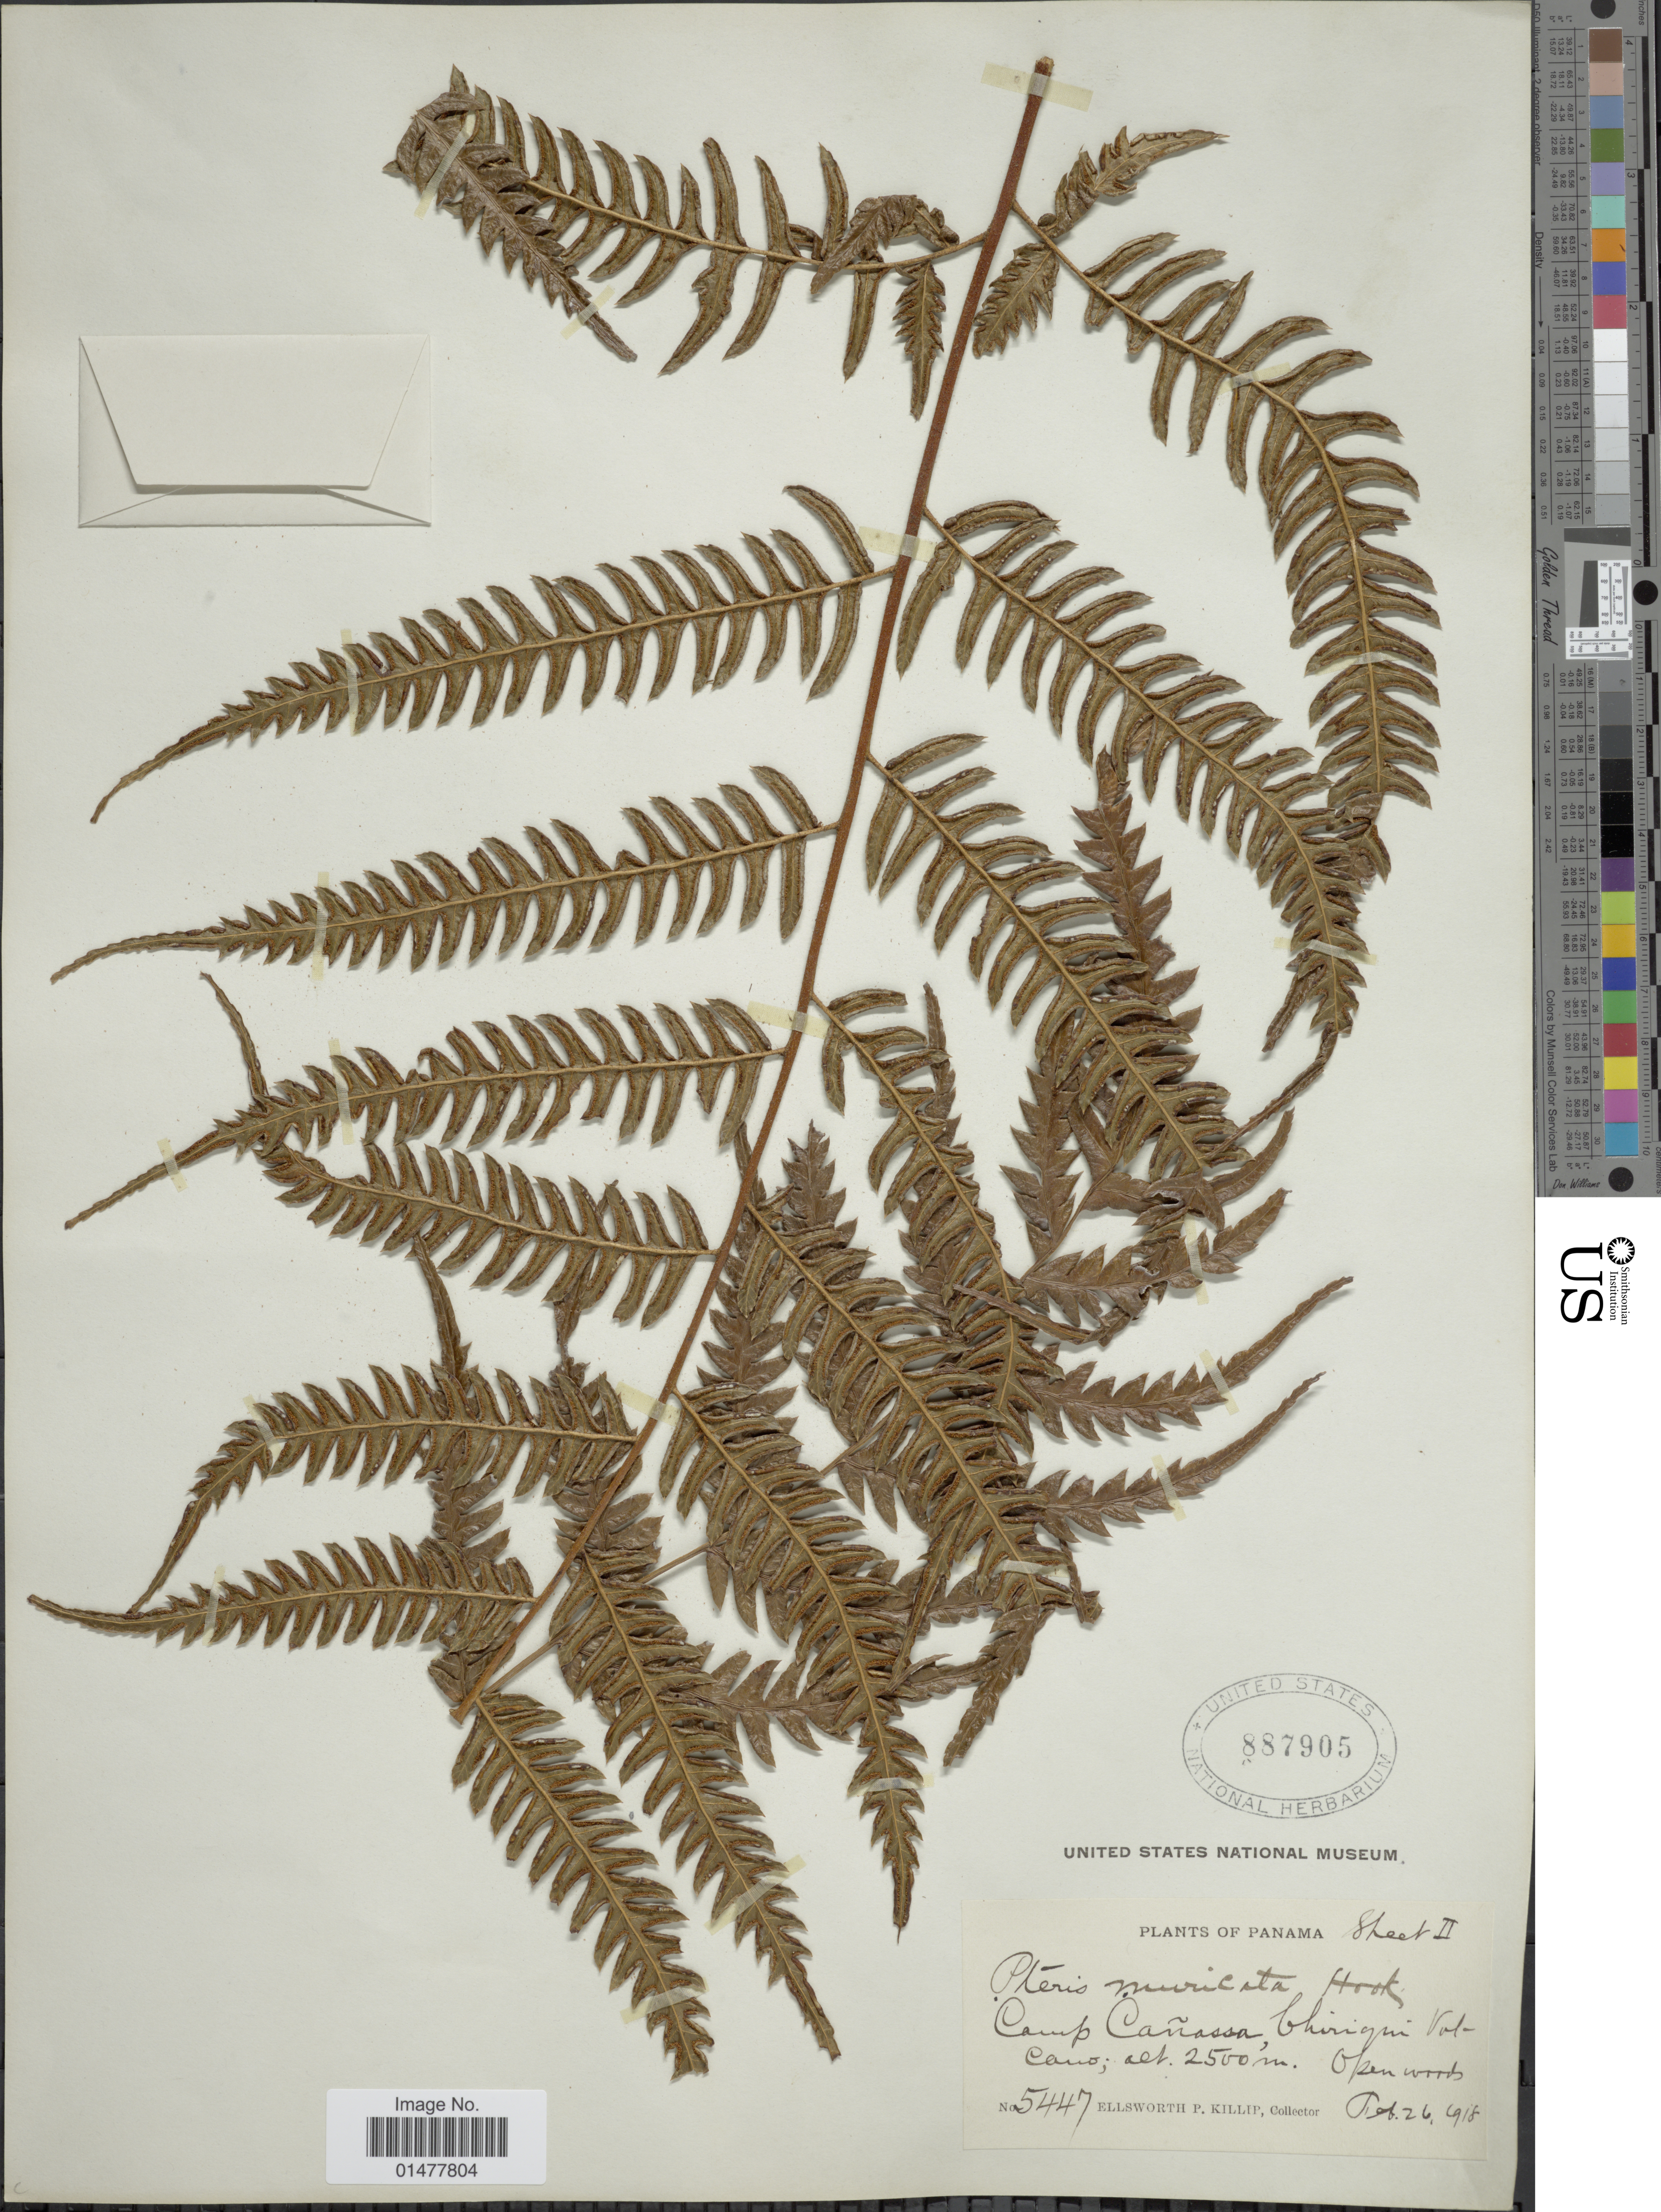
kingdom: Plantae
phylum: Tracheophyta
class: Polypodiopsida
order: Polypodiales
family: Pteridaceae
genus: Pteris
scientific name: Pteris muricata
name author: Rosenst.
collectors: E. P. Killip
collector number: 5447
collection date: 1918-02-26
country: Panama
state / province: Chiriqui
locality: Camp Cañassa, Chiriqui Volcano.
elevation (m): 2500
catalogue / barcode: US 887905